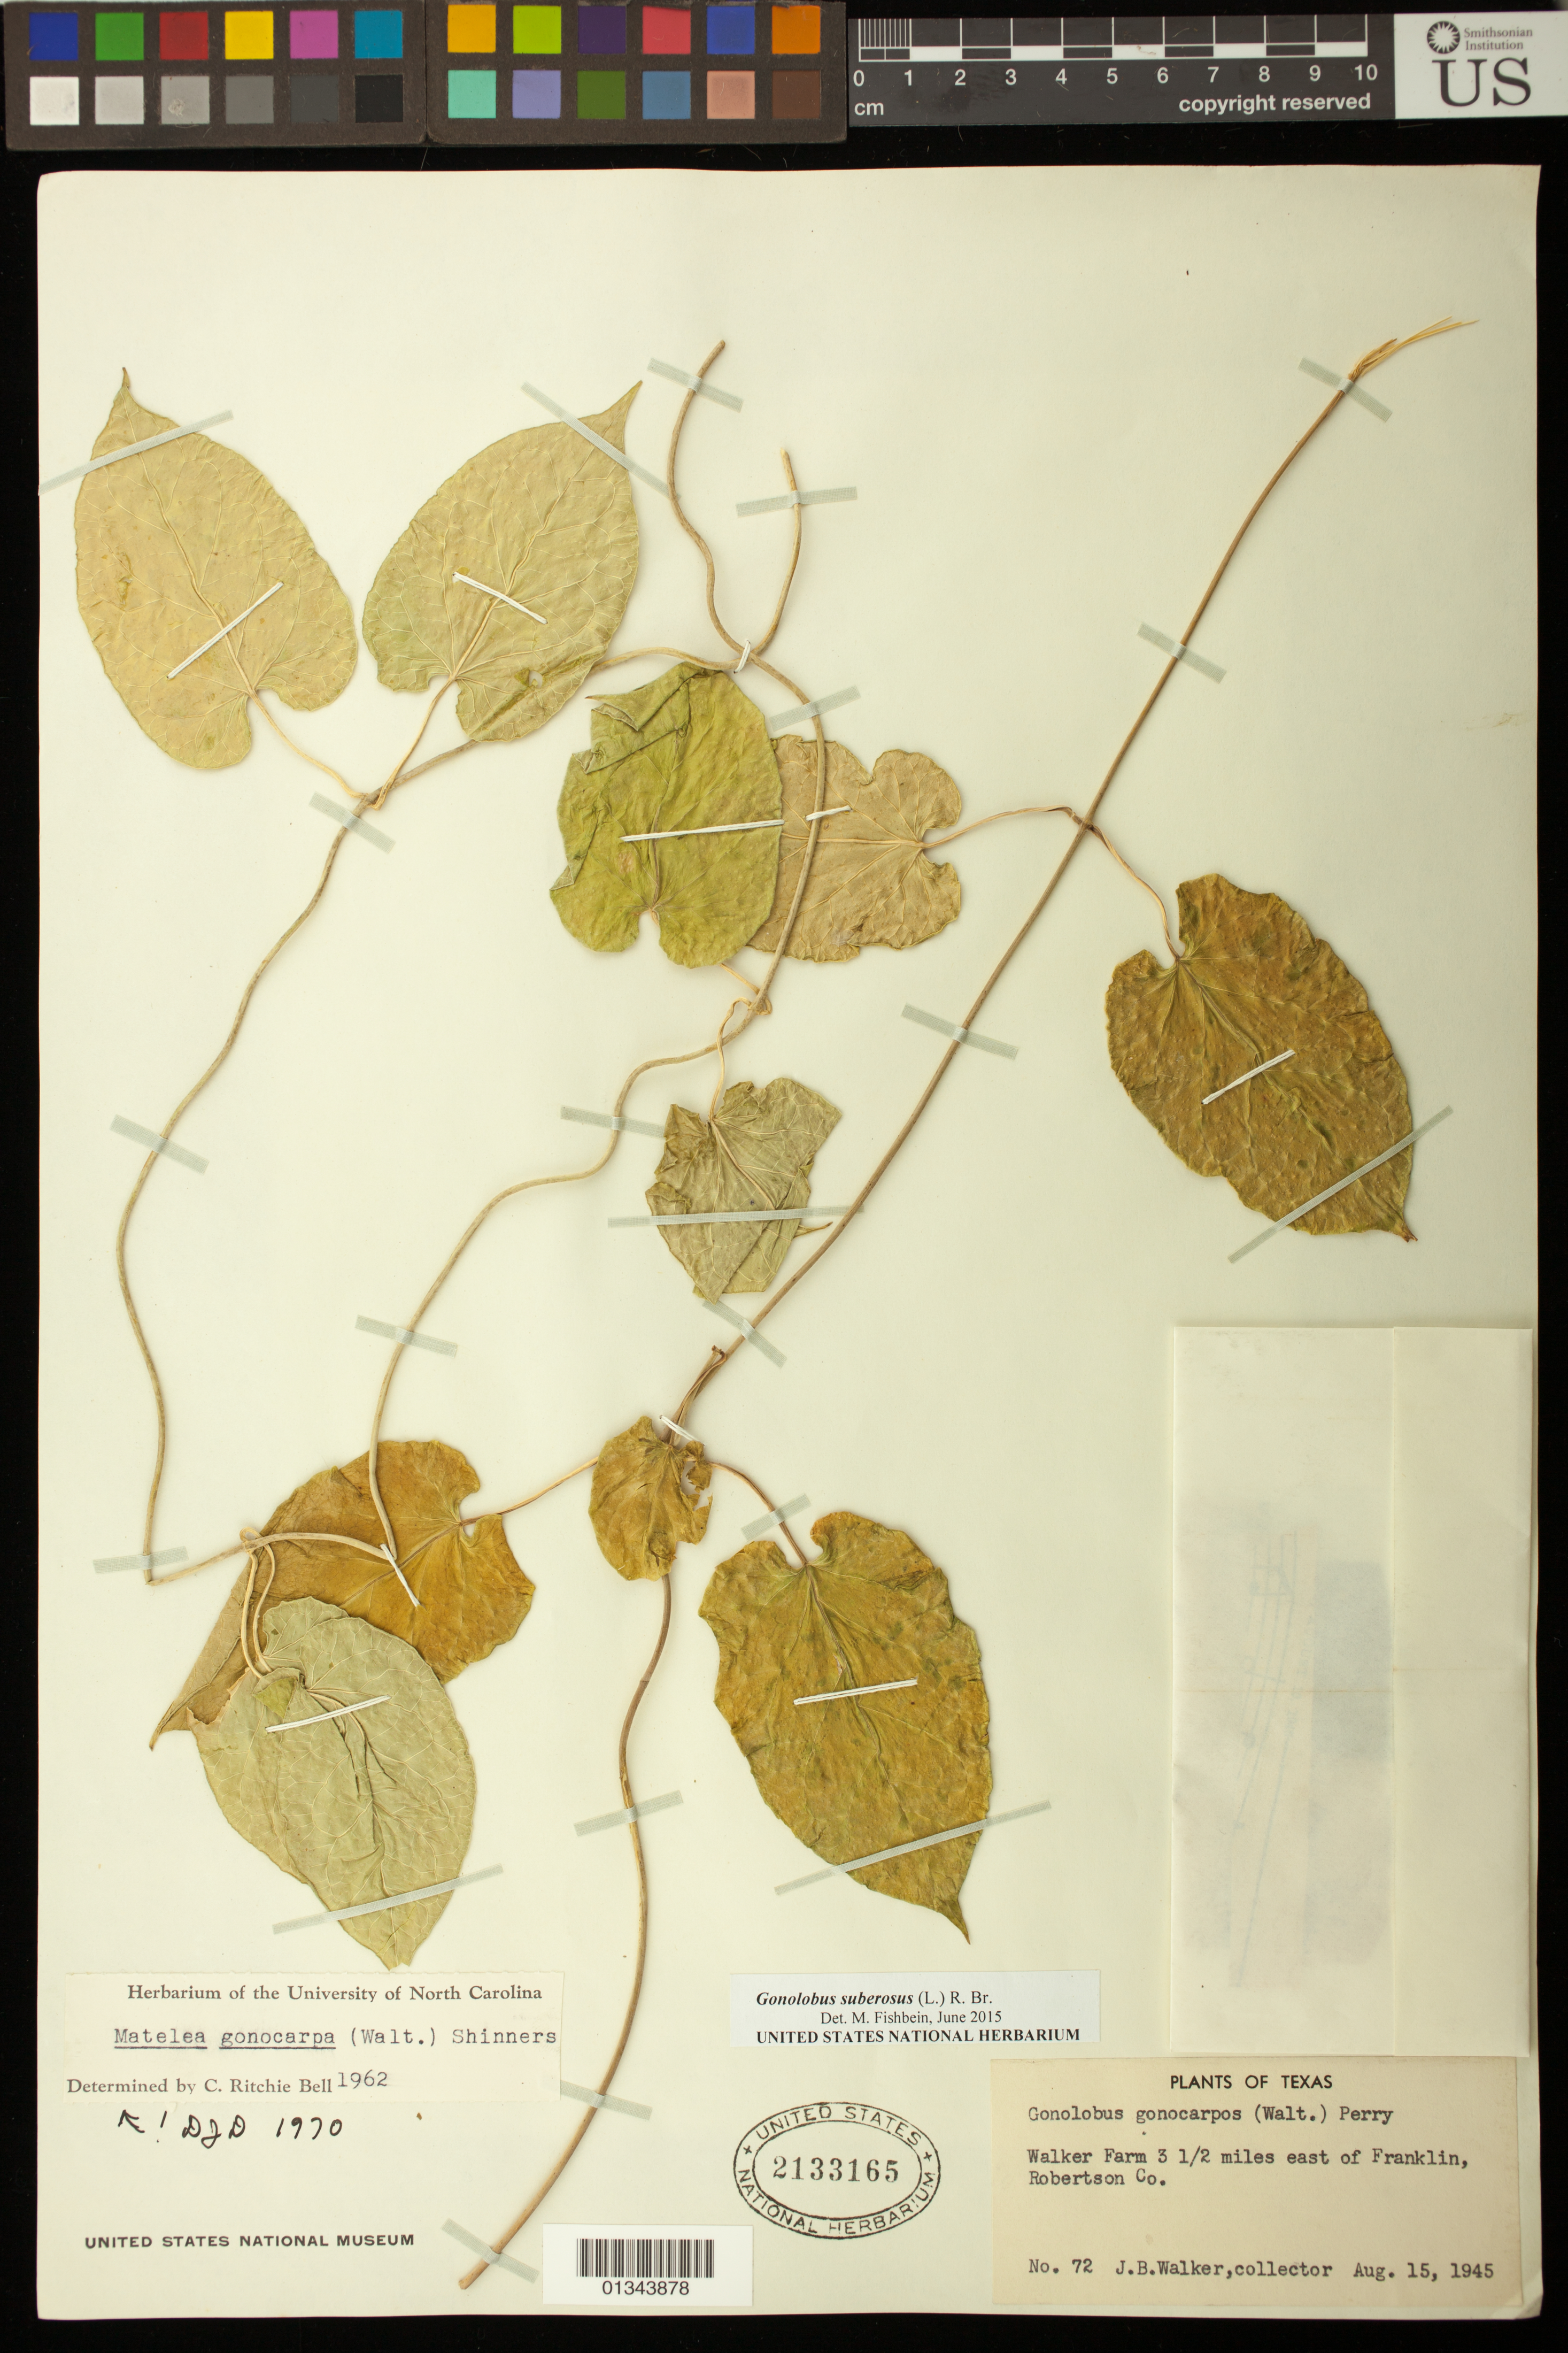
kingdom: Plantae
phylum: Tracheophyta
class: Magnoliopsida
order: Gentianales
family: Apocynaceae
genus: Gonolobus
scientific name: Gonolobus suberosus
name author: (L.) R. Br.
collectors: J. Walker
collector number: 72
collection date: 1945-08-15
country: United States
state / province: Texas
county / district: Robertson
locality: Walker Farm 3 1/2 miles east of Franklin.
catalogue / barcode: US 2133165